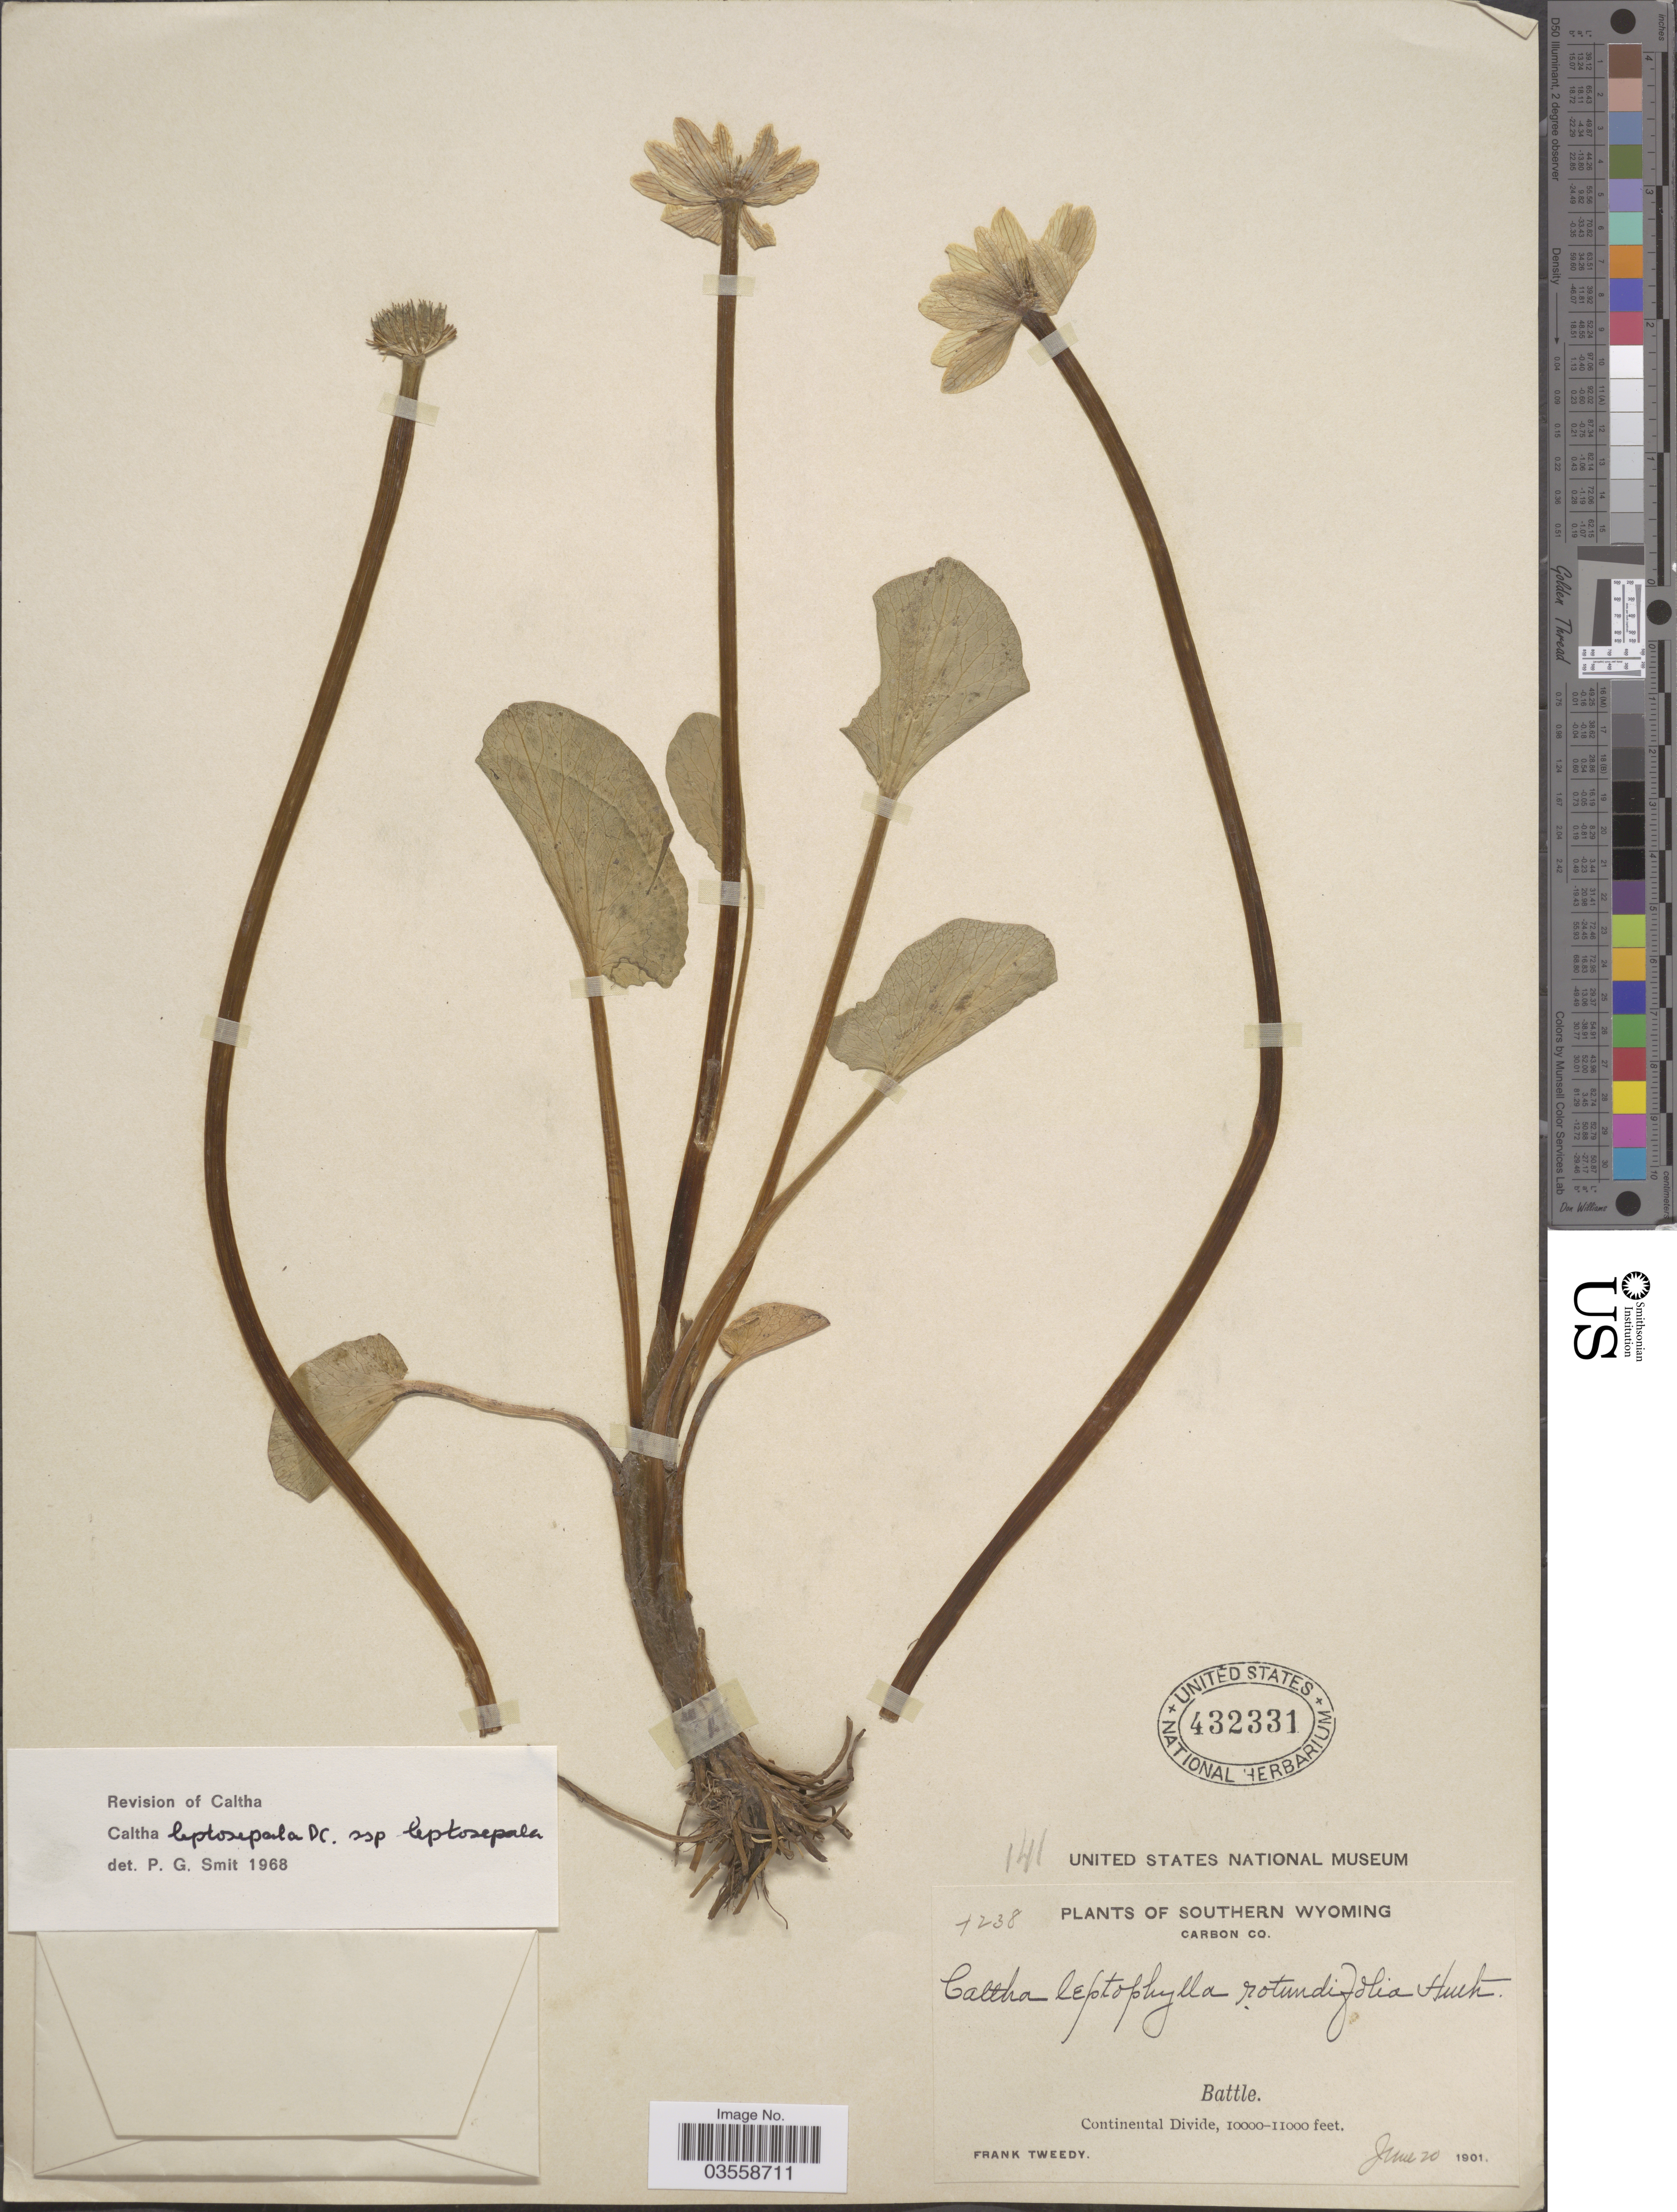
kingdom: Plantae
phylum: Tracheophyta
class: Magnoliopsida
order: Ranunculales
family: Ranunculaceae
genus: Caltha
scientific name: Caltha leptosepala subsp. leptosepala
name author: DC.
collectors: F. Tweedy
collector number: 4238*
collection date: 1901-06-20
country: United States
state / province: Wyoming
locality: Southern Wyoming, Carbon Co. Battle, Continental Divide.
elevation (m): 3048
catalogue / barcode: US 432331